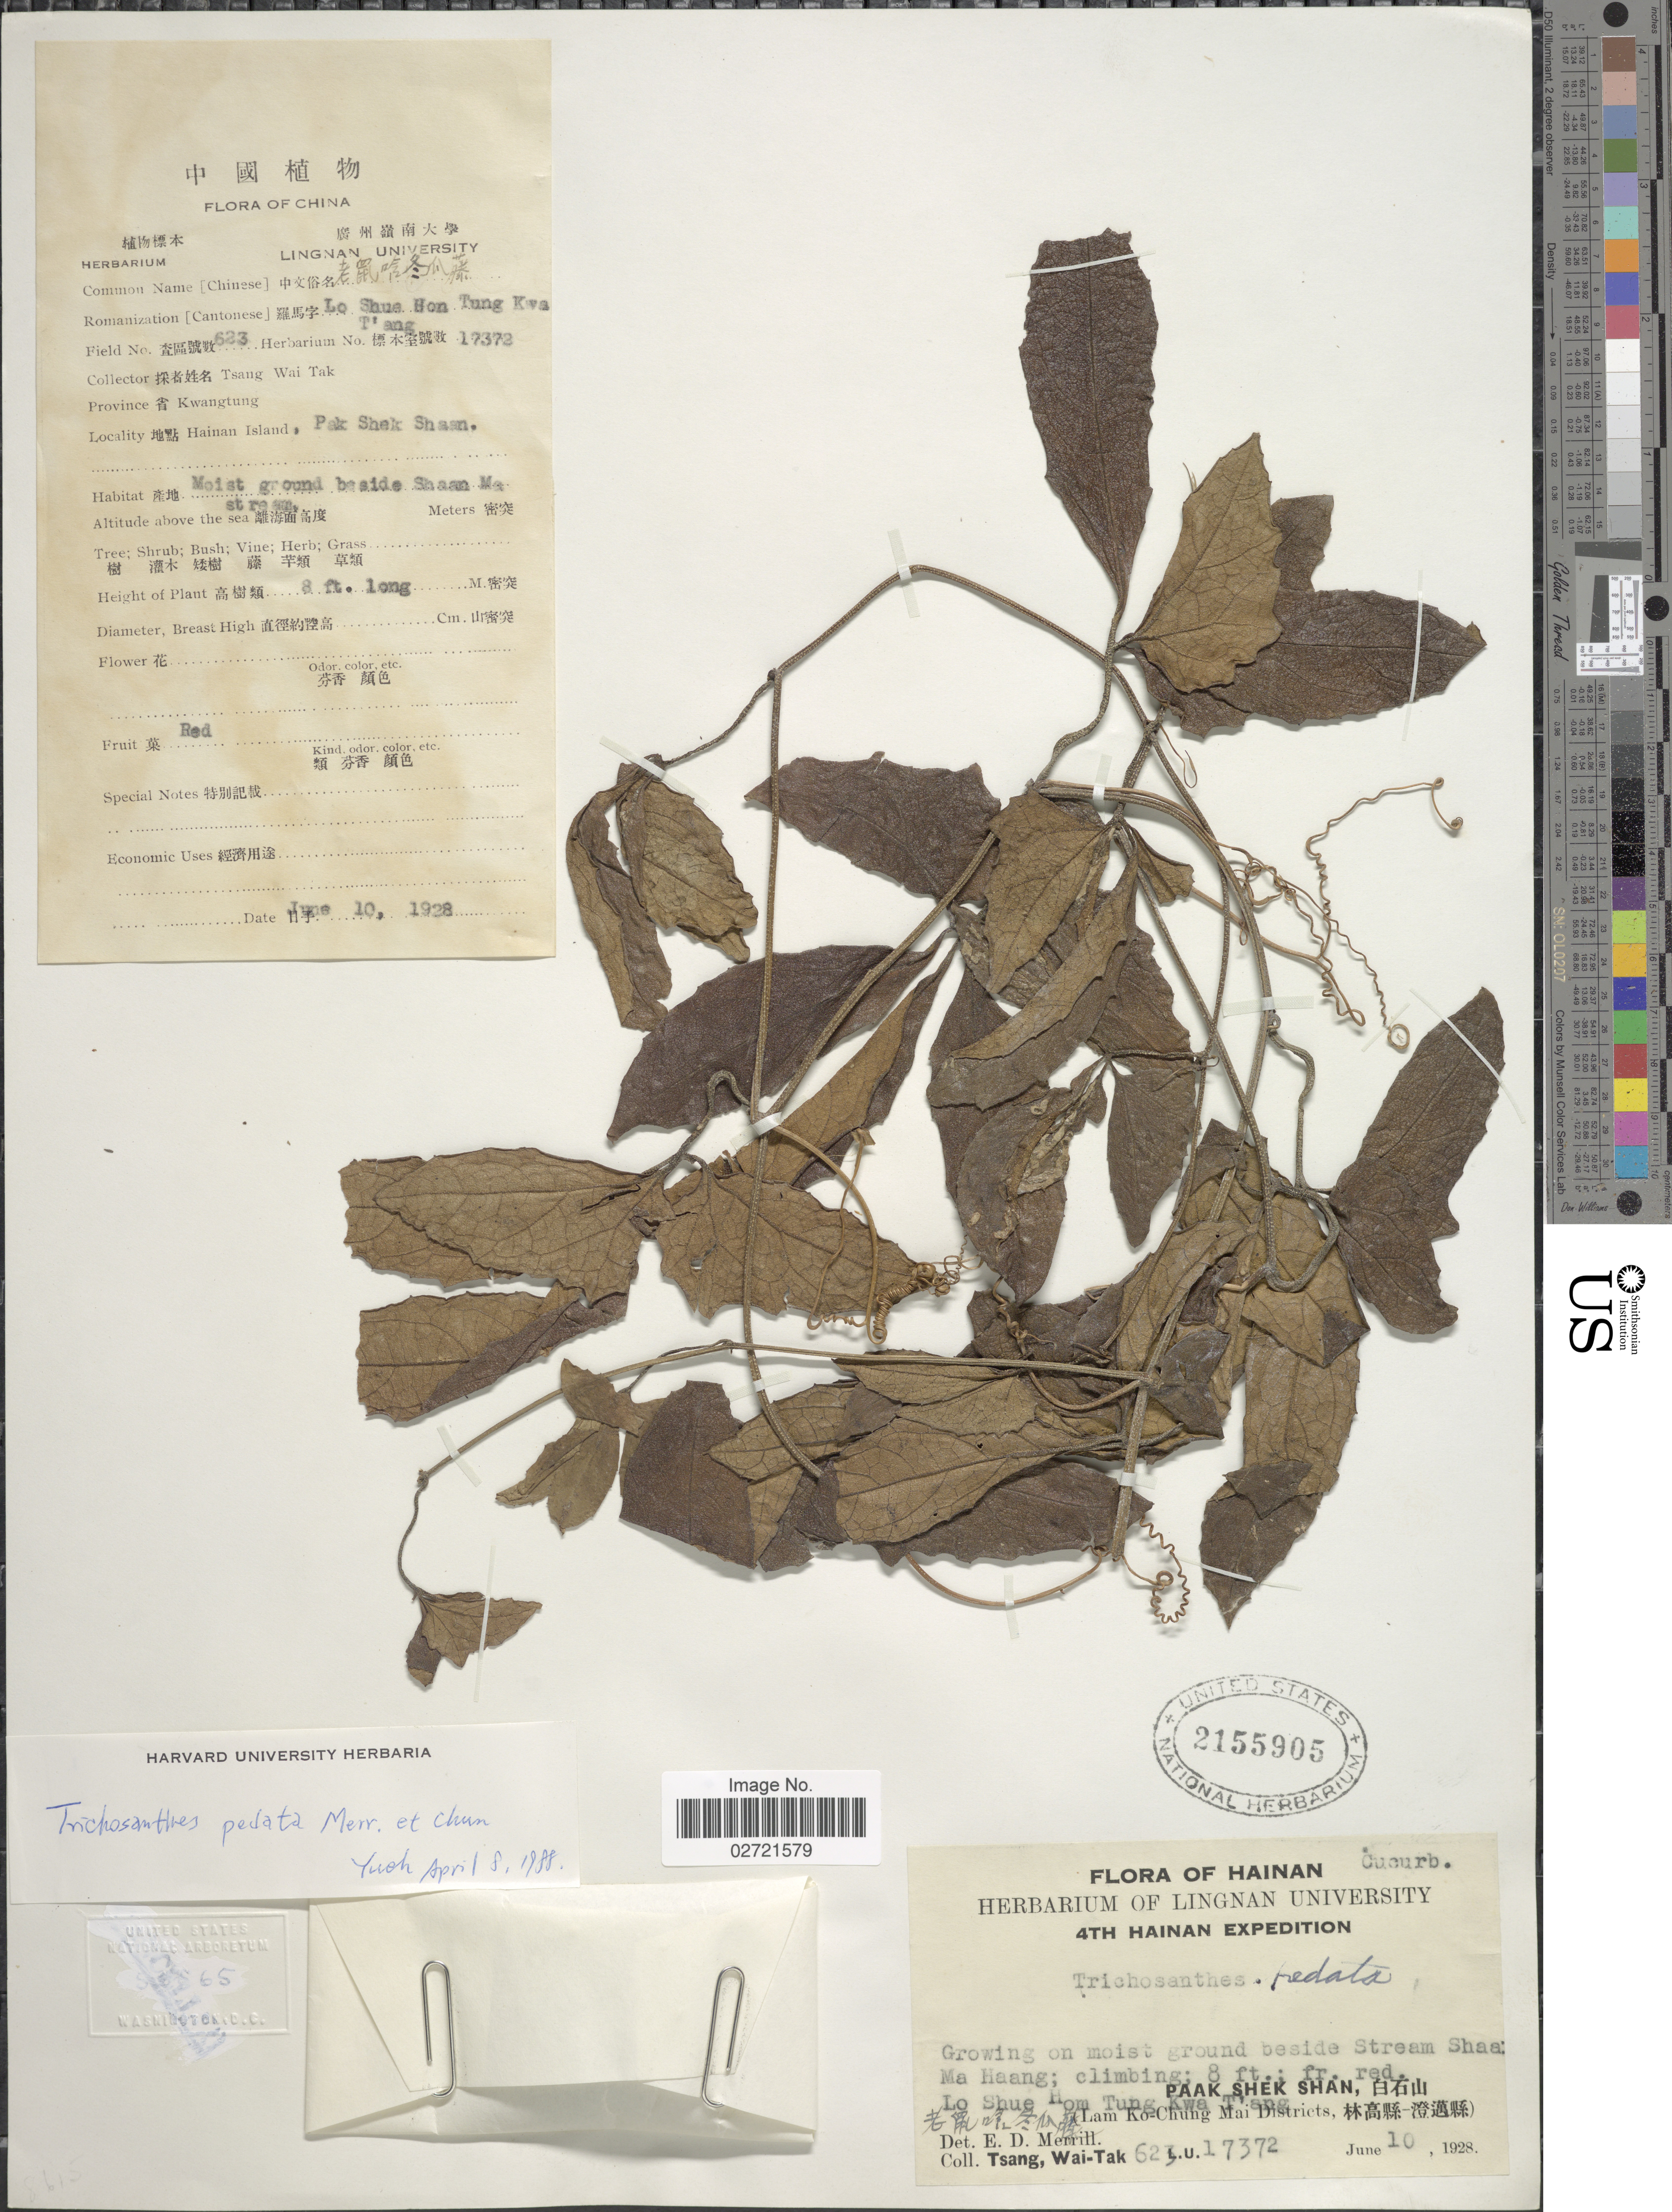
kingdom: Plantae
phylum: Tracheophyta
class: Magnoliopsida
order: Cucurbitales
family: Cucurbitaceae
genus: Trichosanthes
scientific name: Trichosanthes pedata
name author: Merr. & Chun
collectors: W. T. Tsang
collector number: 623/17372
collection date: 1928-06-10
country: China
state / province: Hainan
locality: Kwangtung, Hainan Island, Paak Shek Shan, Lam Ko-Chung Mai Districts, beside Stream Shaan Ma Haang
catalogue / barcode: US 2155905